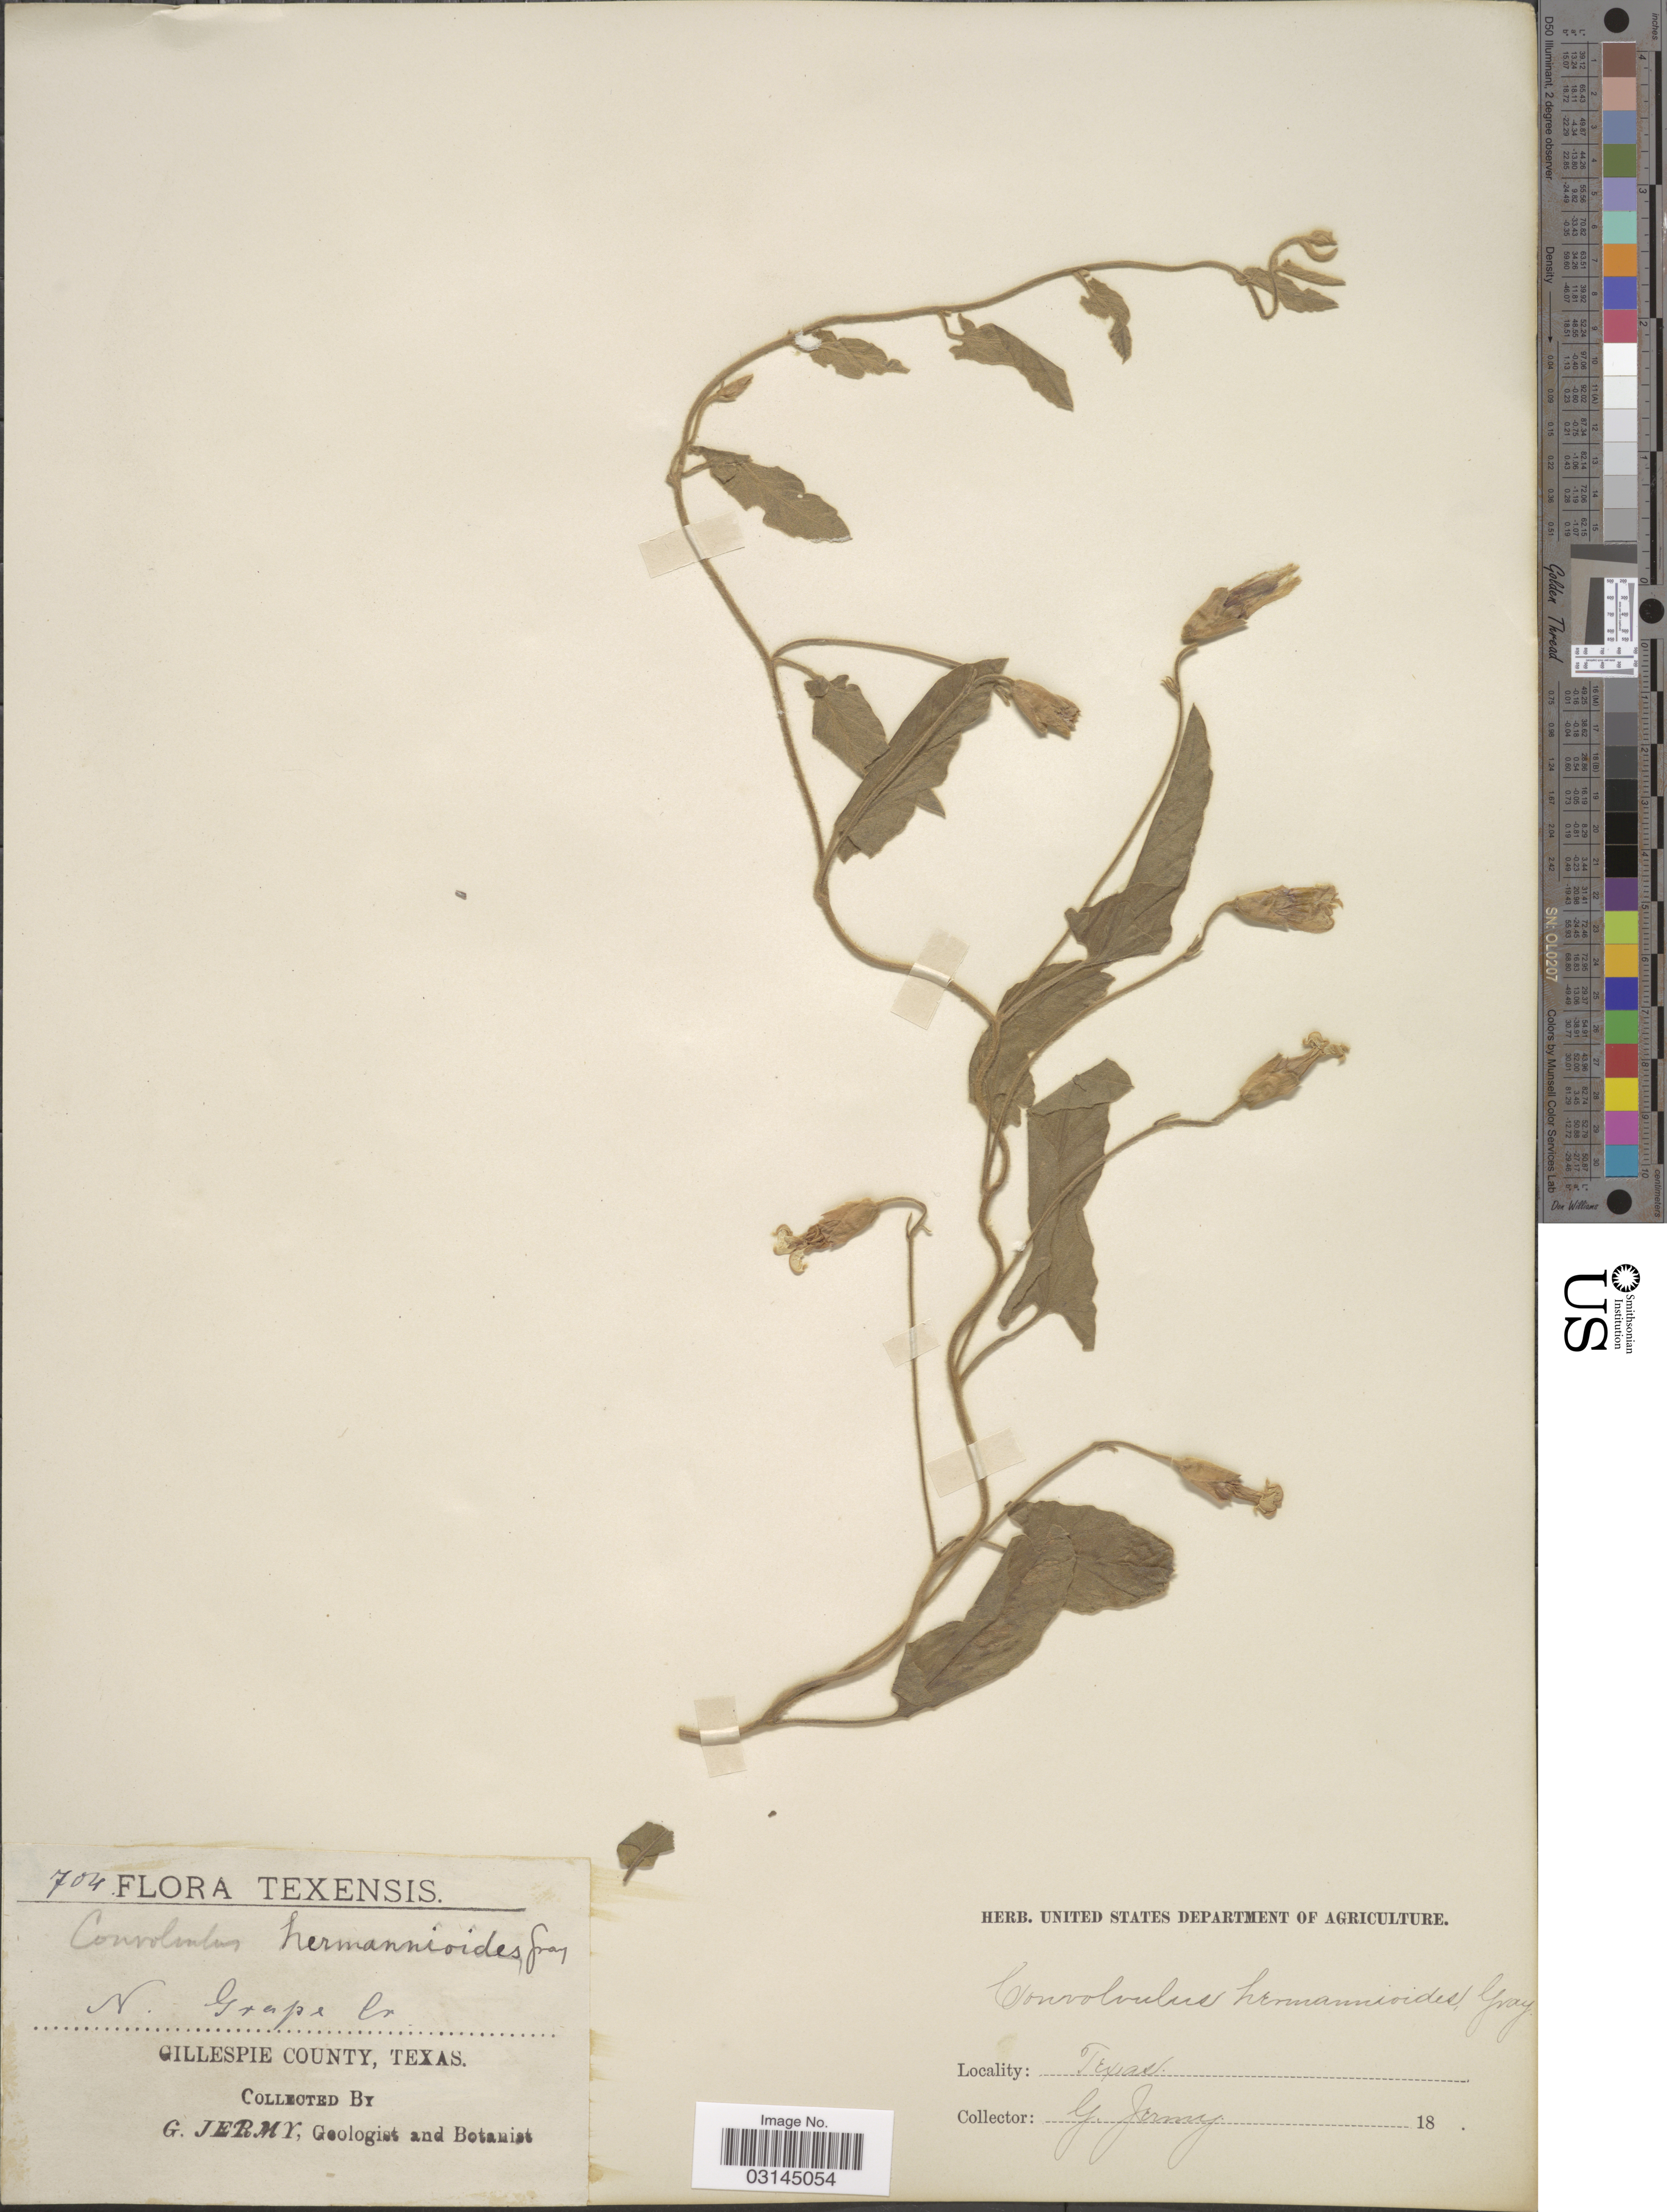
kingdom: Plantae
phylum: Tracheophyta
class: Magnoliopsida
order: Solanales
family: Convolvulaceae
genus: Convolvulus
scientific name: Convolvulus hermannioides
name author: A. Gray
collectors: G. Jermy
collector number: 704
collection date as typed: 18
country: United States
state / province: Texas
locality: N. Grape Co. Gillespie County.